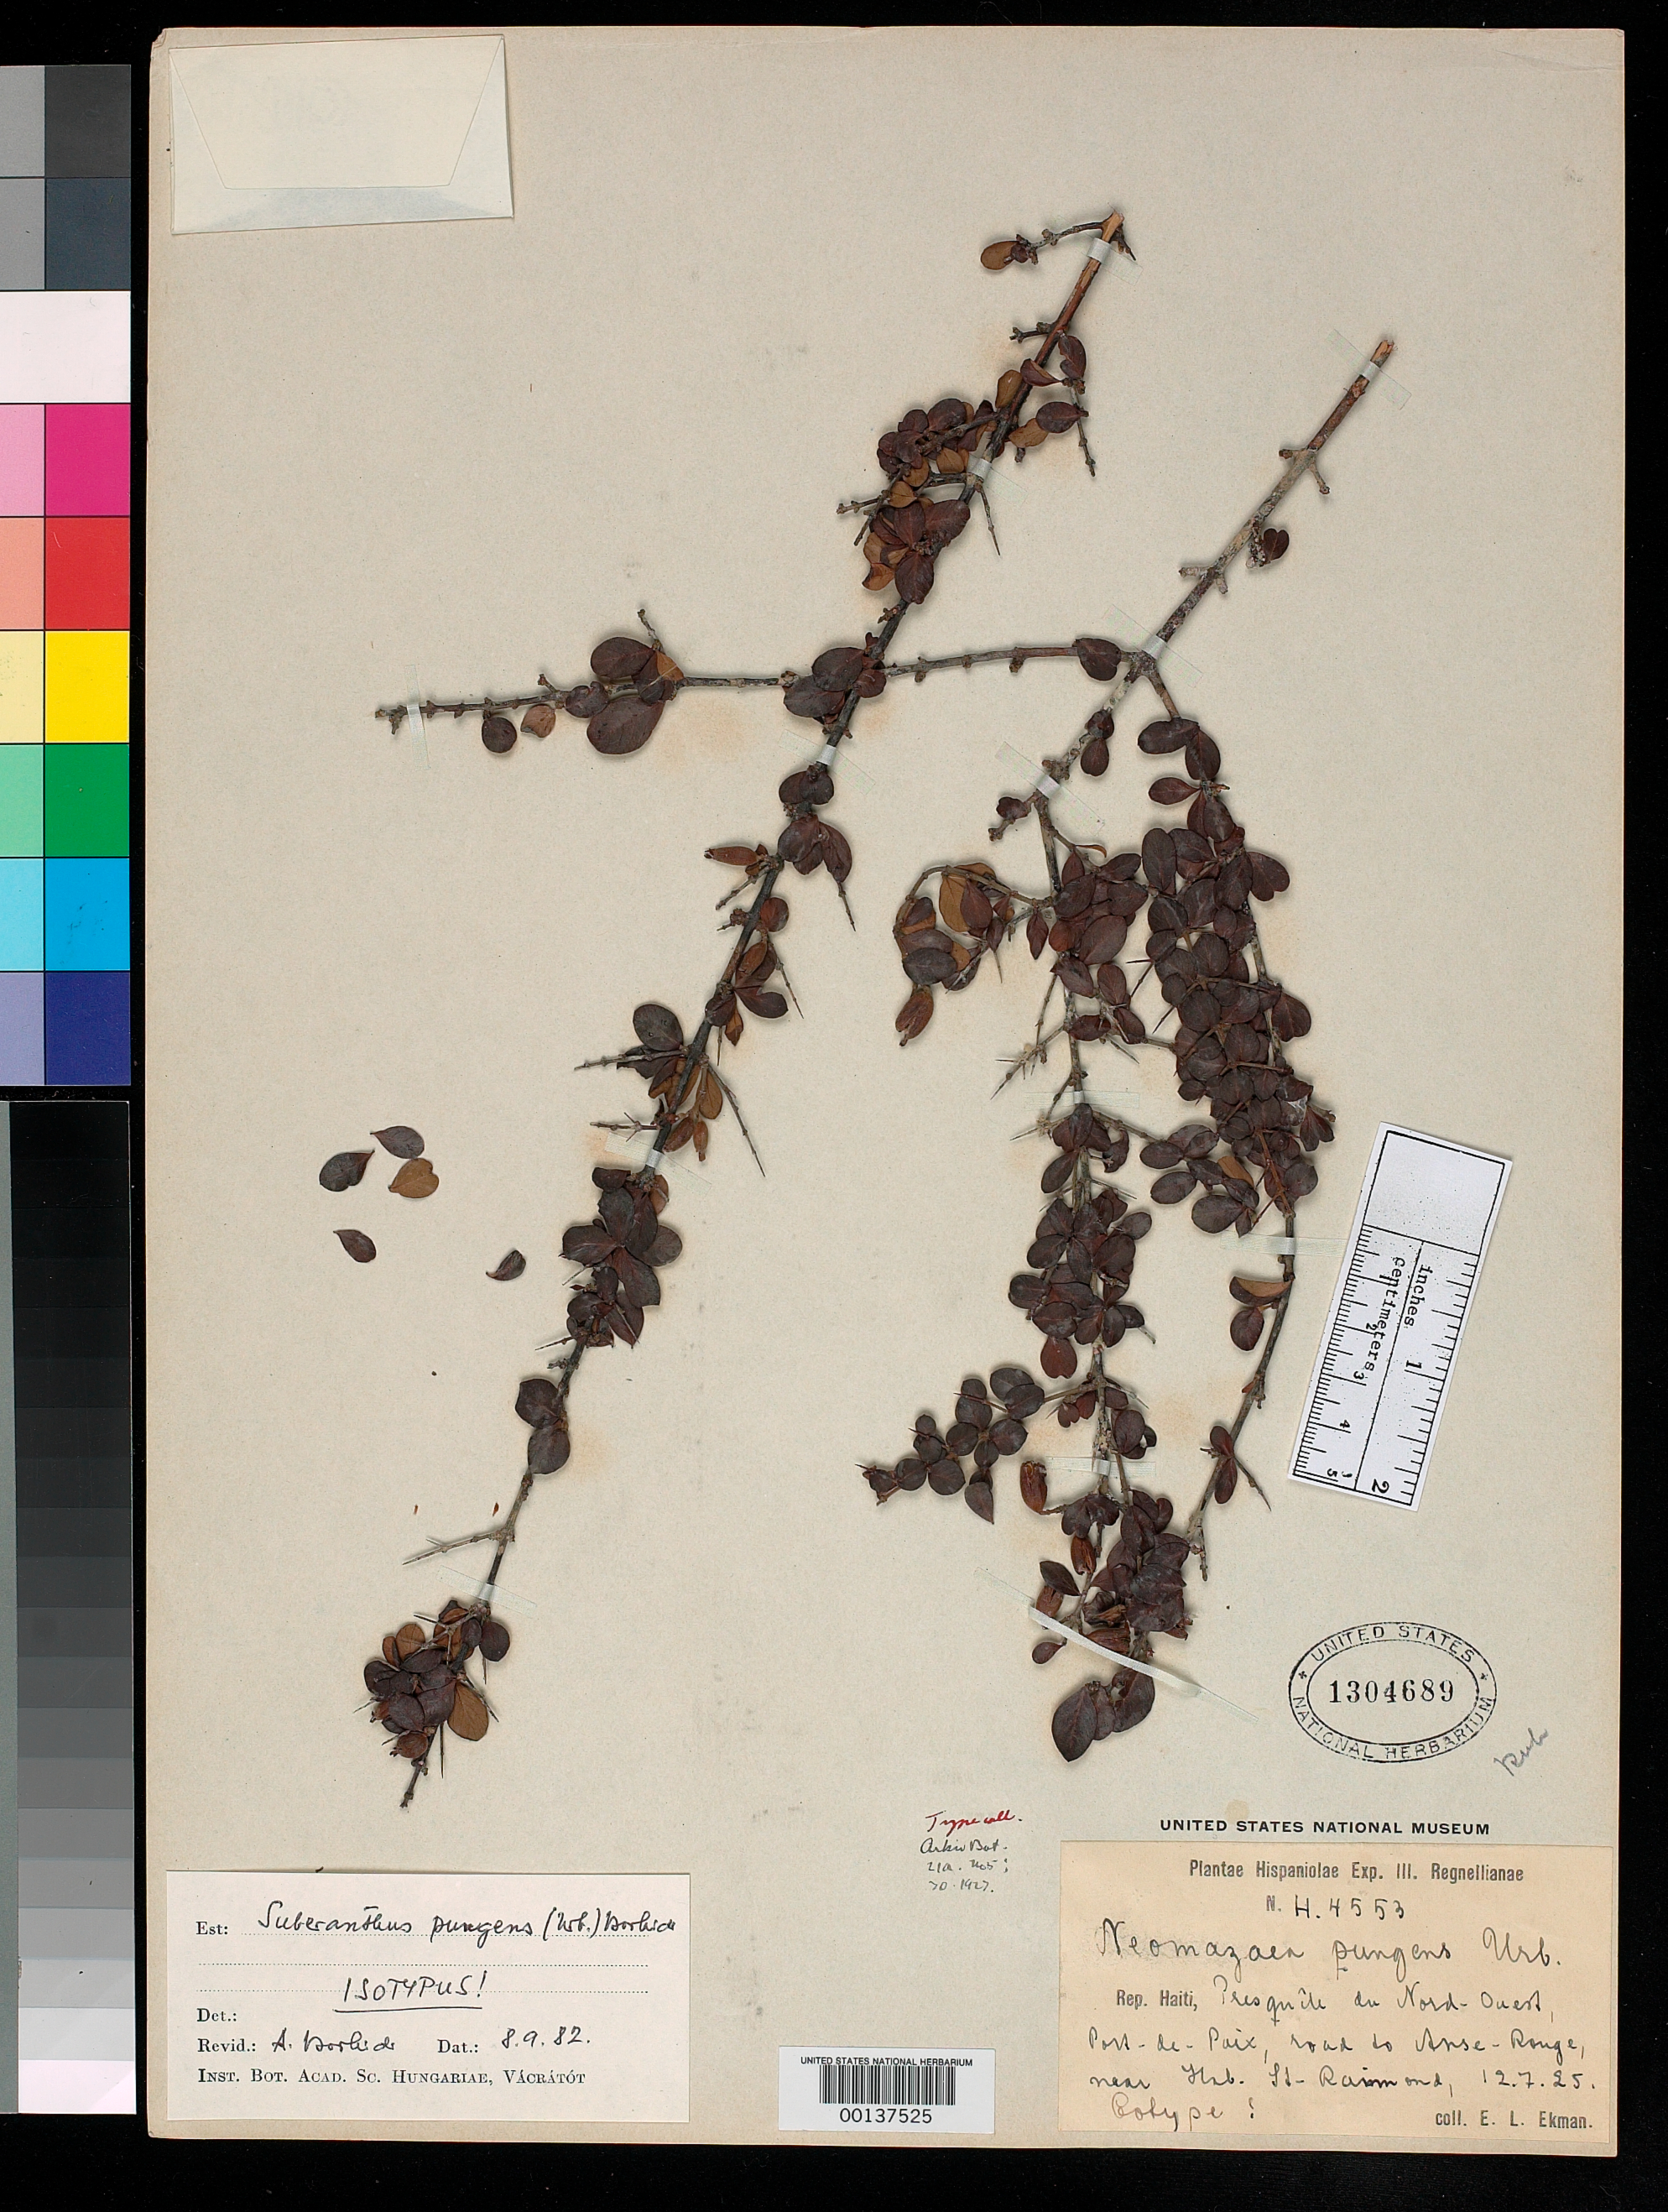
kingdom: Plantae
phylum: Tracheophyta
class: Magnoliopsida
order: Gentianales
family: Rubiaceae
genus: Neomazaea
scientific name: Neomazaea pungens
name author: Urb.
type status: Isotype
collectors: E. L. Ekman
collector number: H 4553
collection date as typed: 12 Jul 1915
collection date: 1915-07-12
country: Haiti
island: Hispaniola Island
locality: Presquite du Nord Ouest, Port-au-Paix, road to Anse Rouge, near St. Raimond.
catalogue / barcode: US 1304689